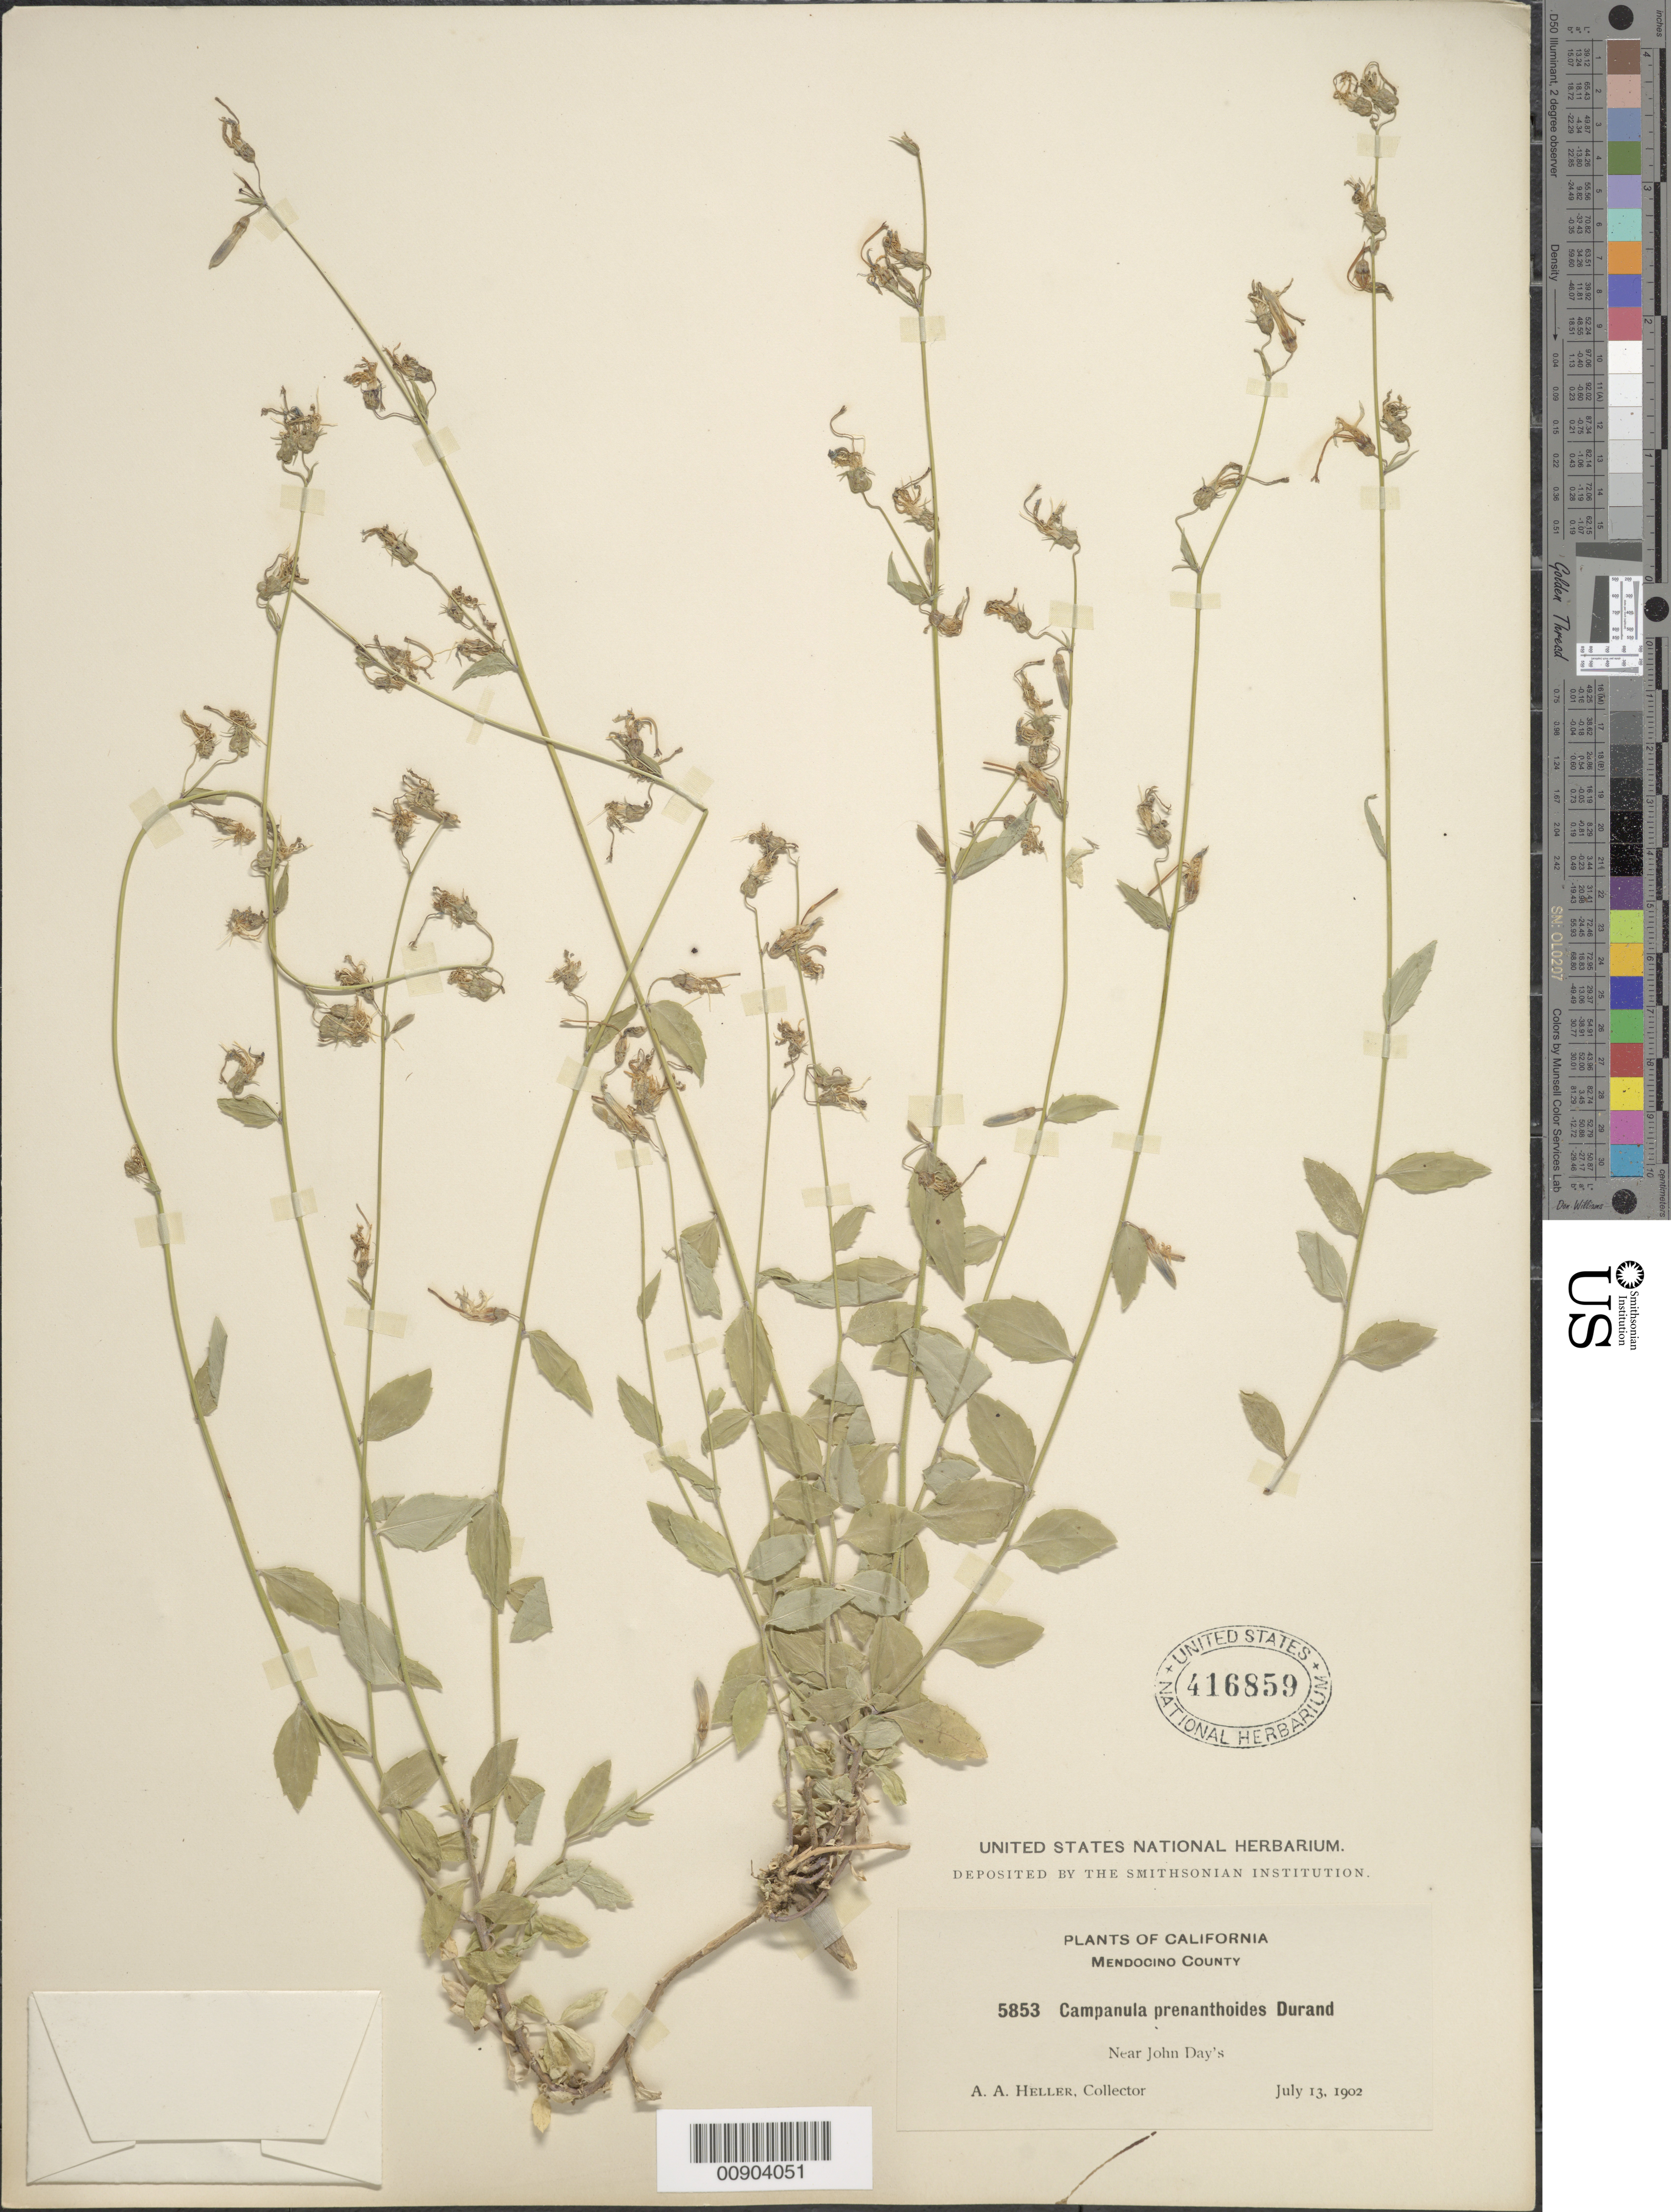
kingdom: Plantae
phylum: Tracheophyta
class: Magnoliopsida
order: Asterales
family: Campanulaceae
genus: Campanula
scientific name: Campanula prenanthoides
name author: Durand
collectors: A. A. Heller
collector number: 5853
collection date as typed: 13 Jul 1902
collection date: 1902-07-13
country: United States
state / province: California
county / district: Mendocino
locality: Near John Day's.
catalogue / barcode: US 416859